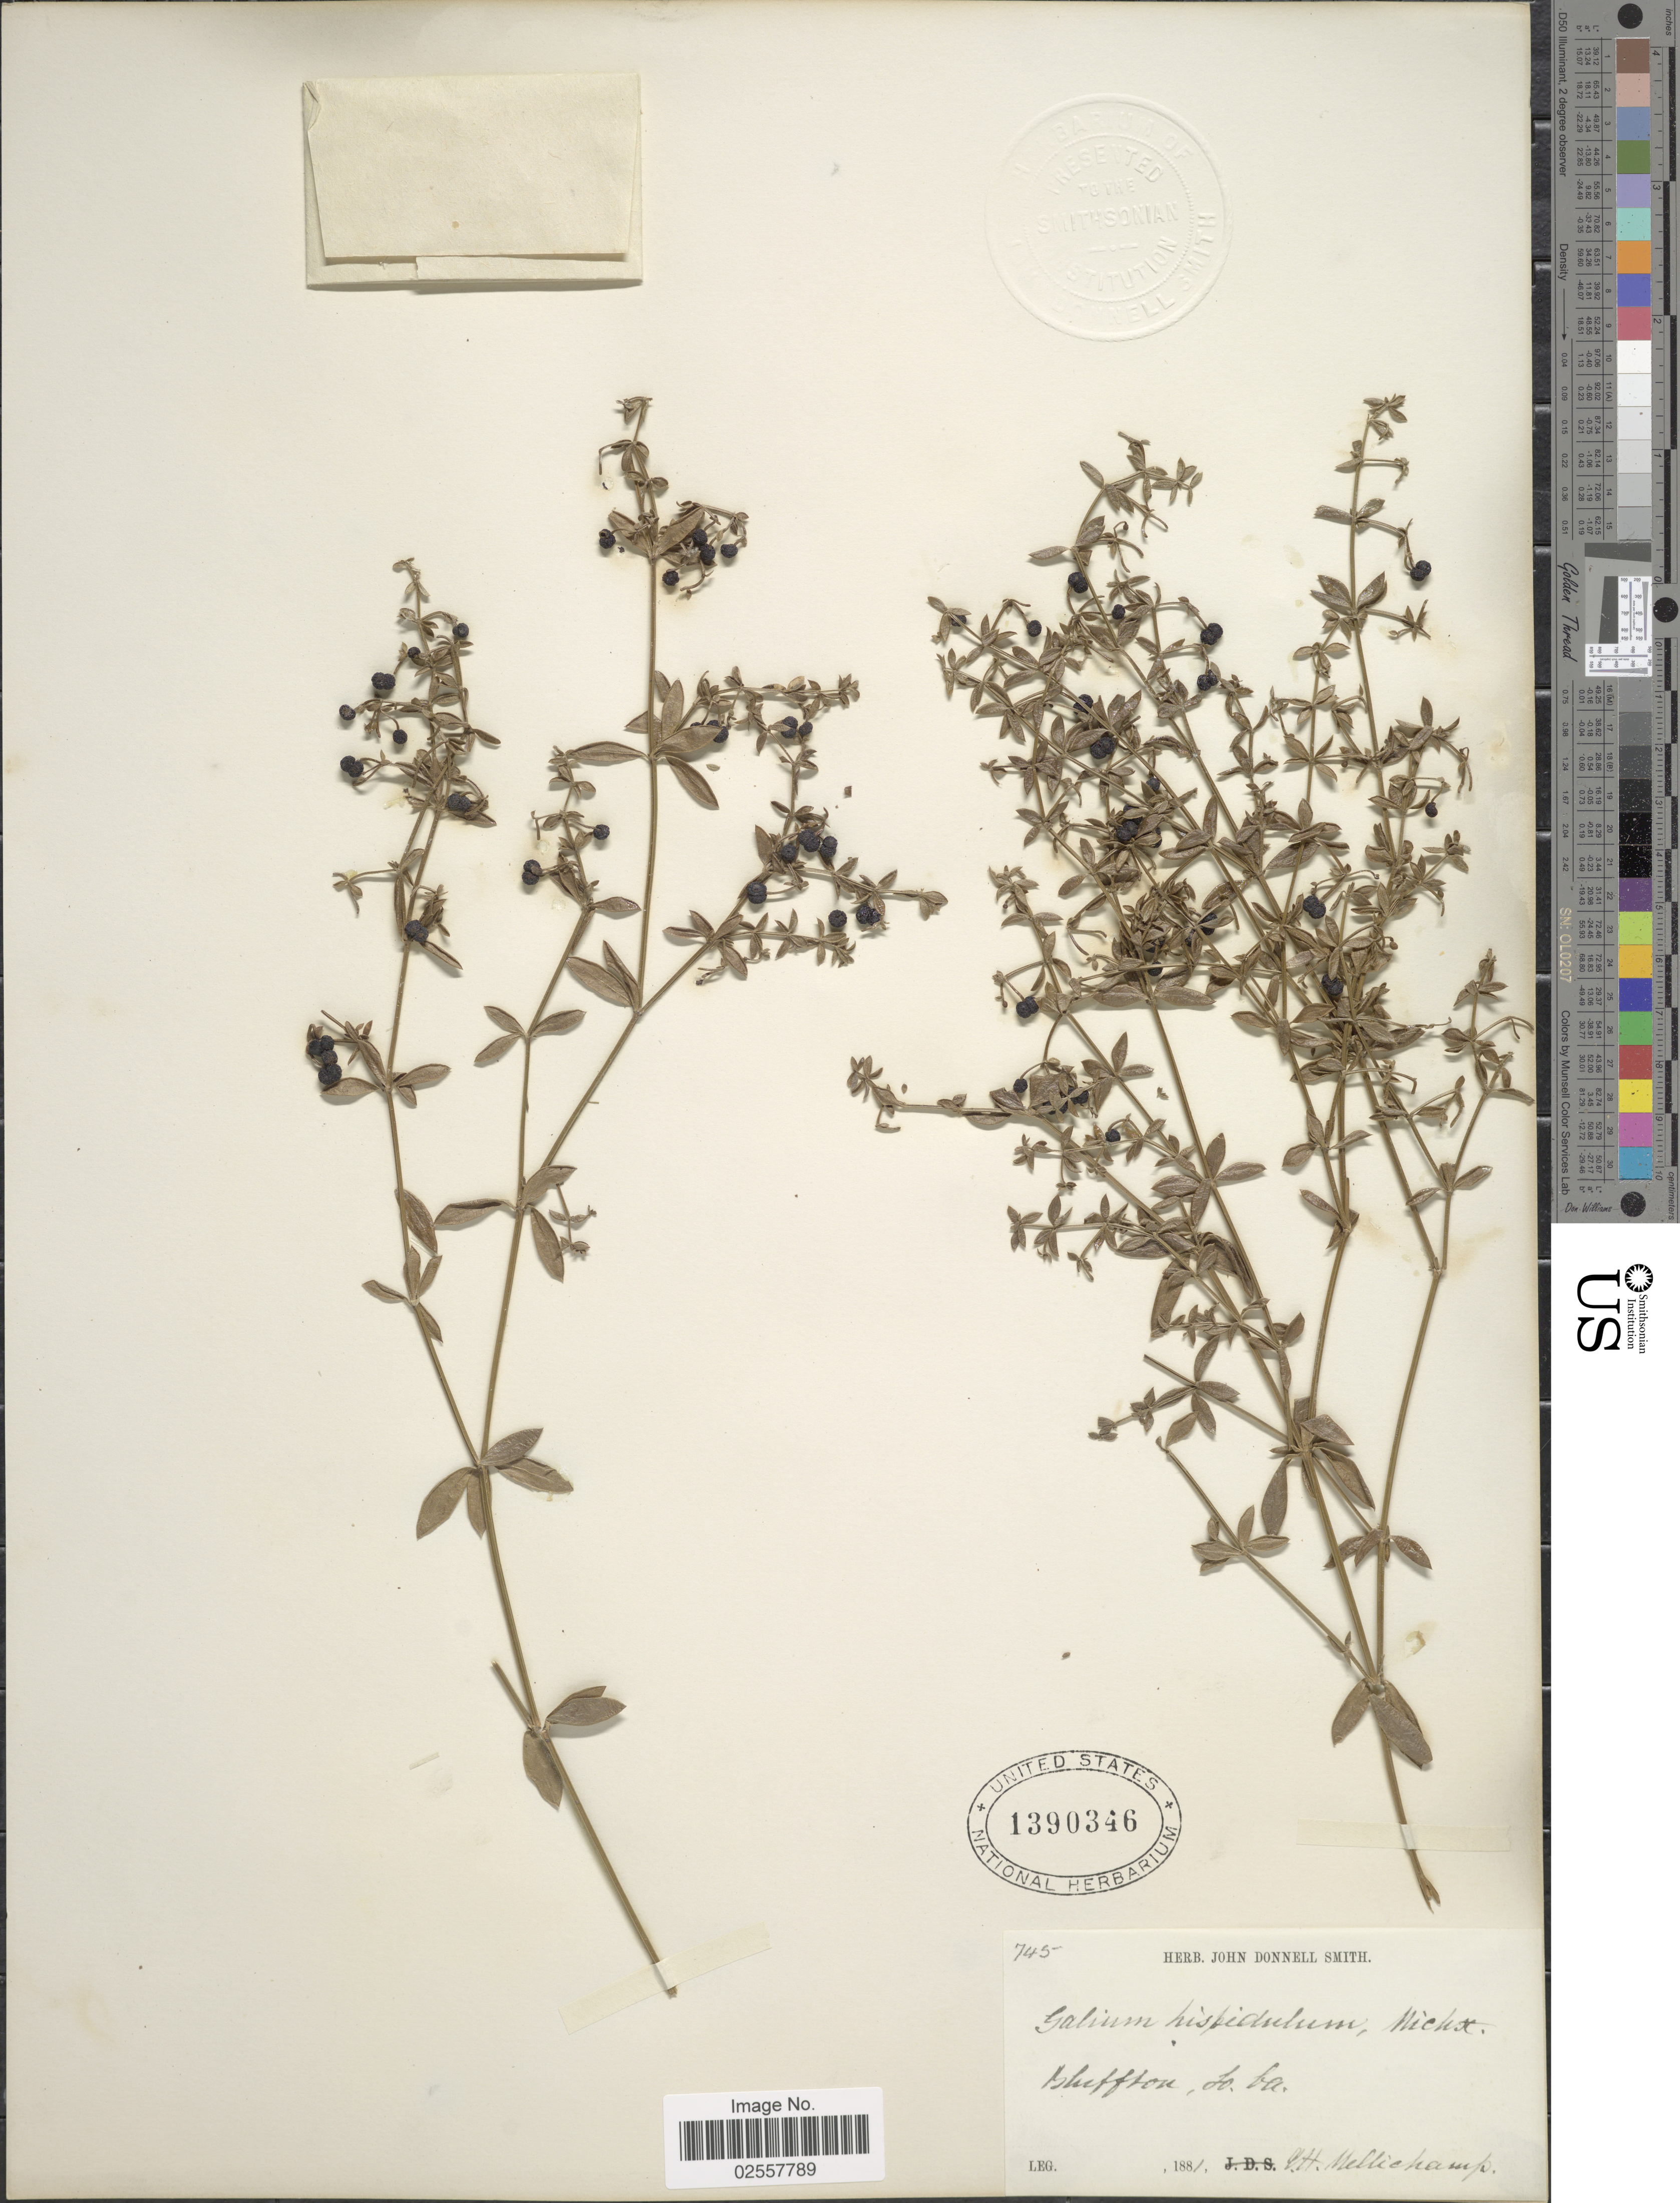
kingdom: Plantae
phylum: Tracheophyta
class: Magnoliopsida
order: Gentianales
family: Rubiaceae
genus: Galium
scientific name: Galium hispidulum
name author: Michx.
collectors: J. H. Mellichamp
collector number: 745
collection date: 1881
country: United States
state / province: South Carolina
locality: Bluffton, So. Ca.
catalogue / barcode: US 1390346